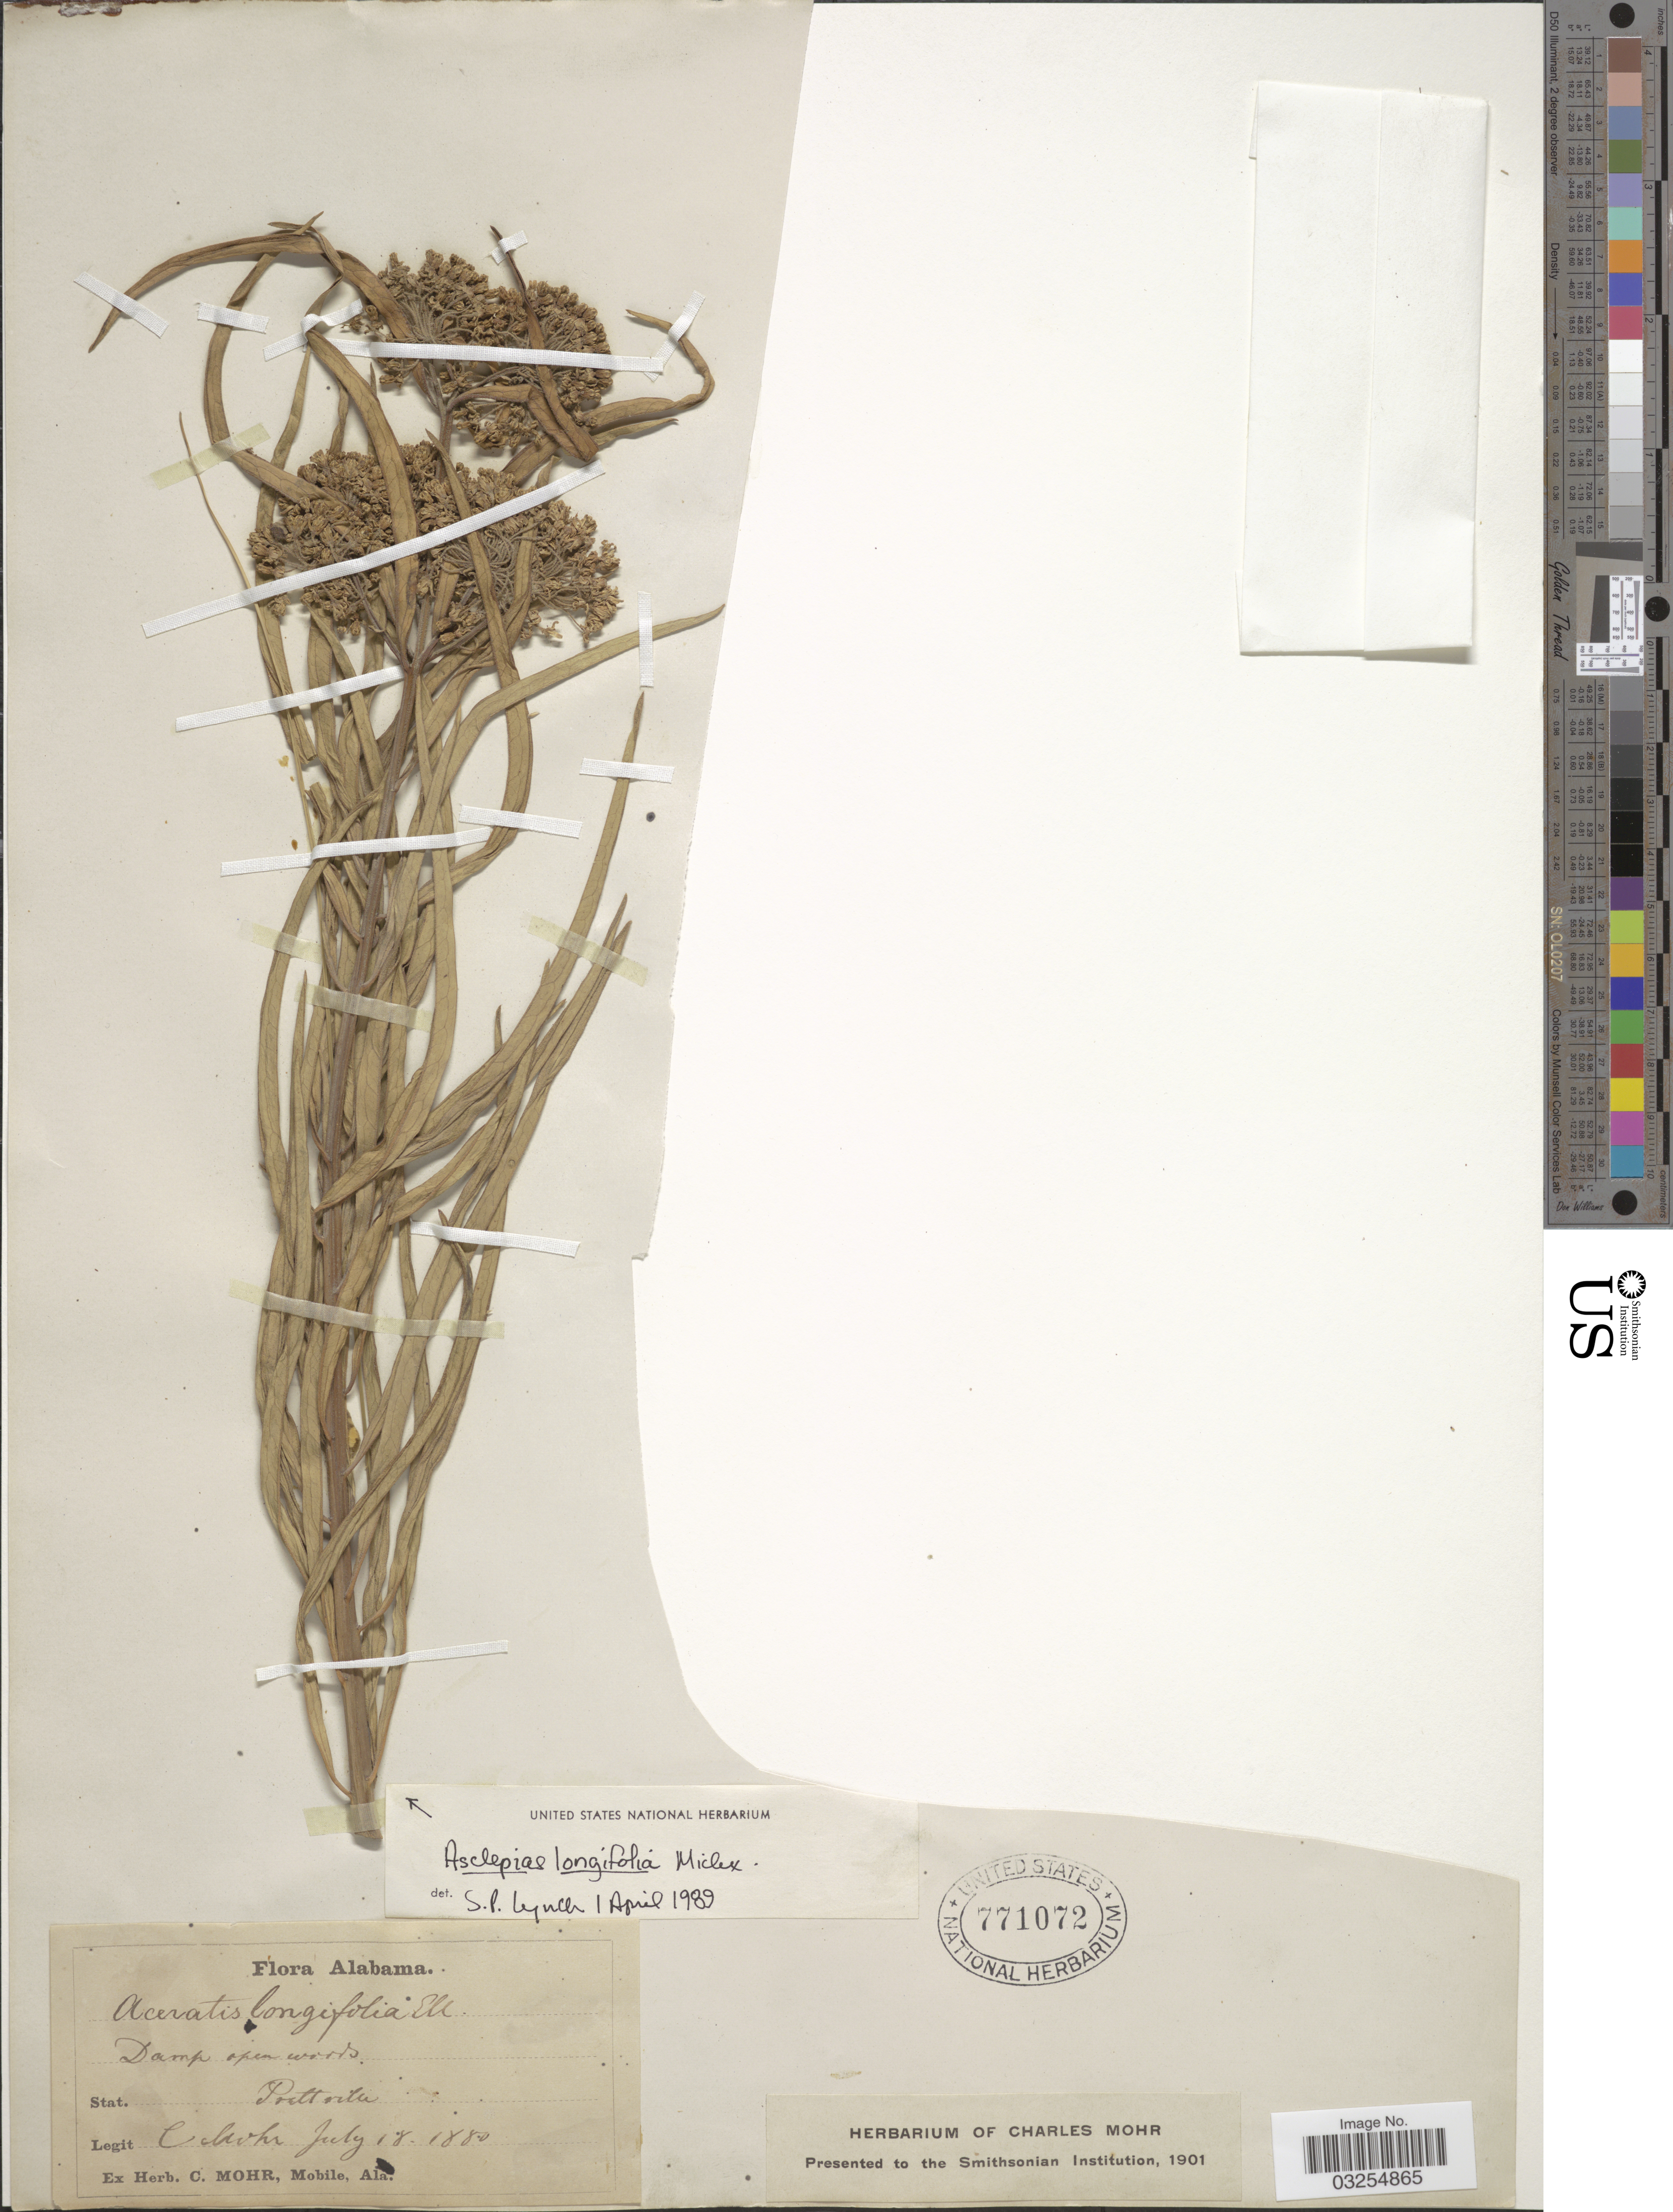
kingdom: Plantae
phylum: Tracheophyta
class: Magnoliopsida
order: Gentianales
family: Apocynaceae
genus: Asclepias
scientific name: Asclepias longifolia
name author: Michx.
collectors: C. T. Mohr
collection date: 1880-07-18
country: United States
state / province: Alabama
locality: Prattville.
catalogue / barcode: US 771072